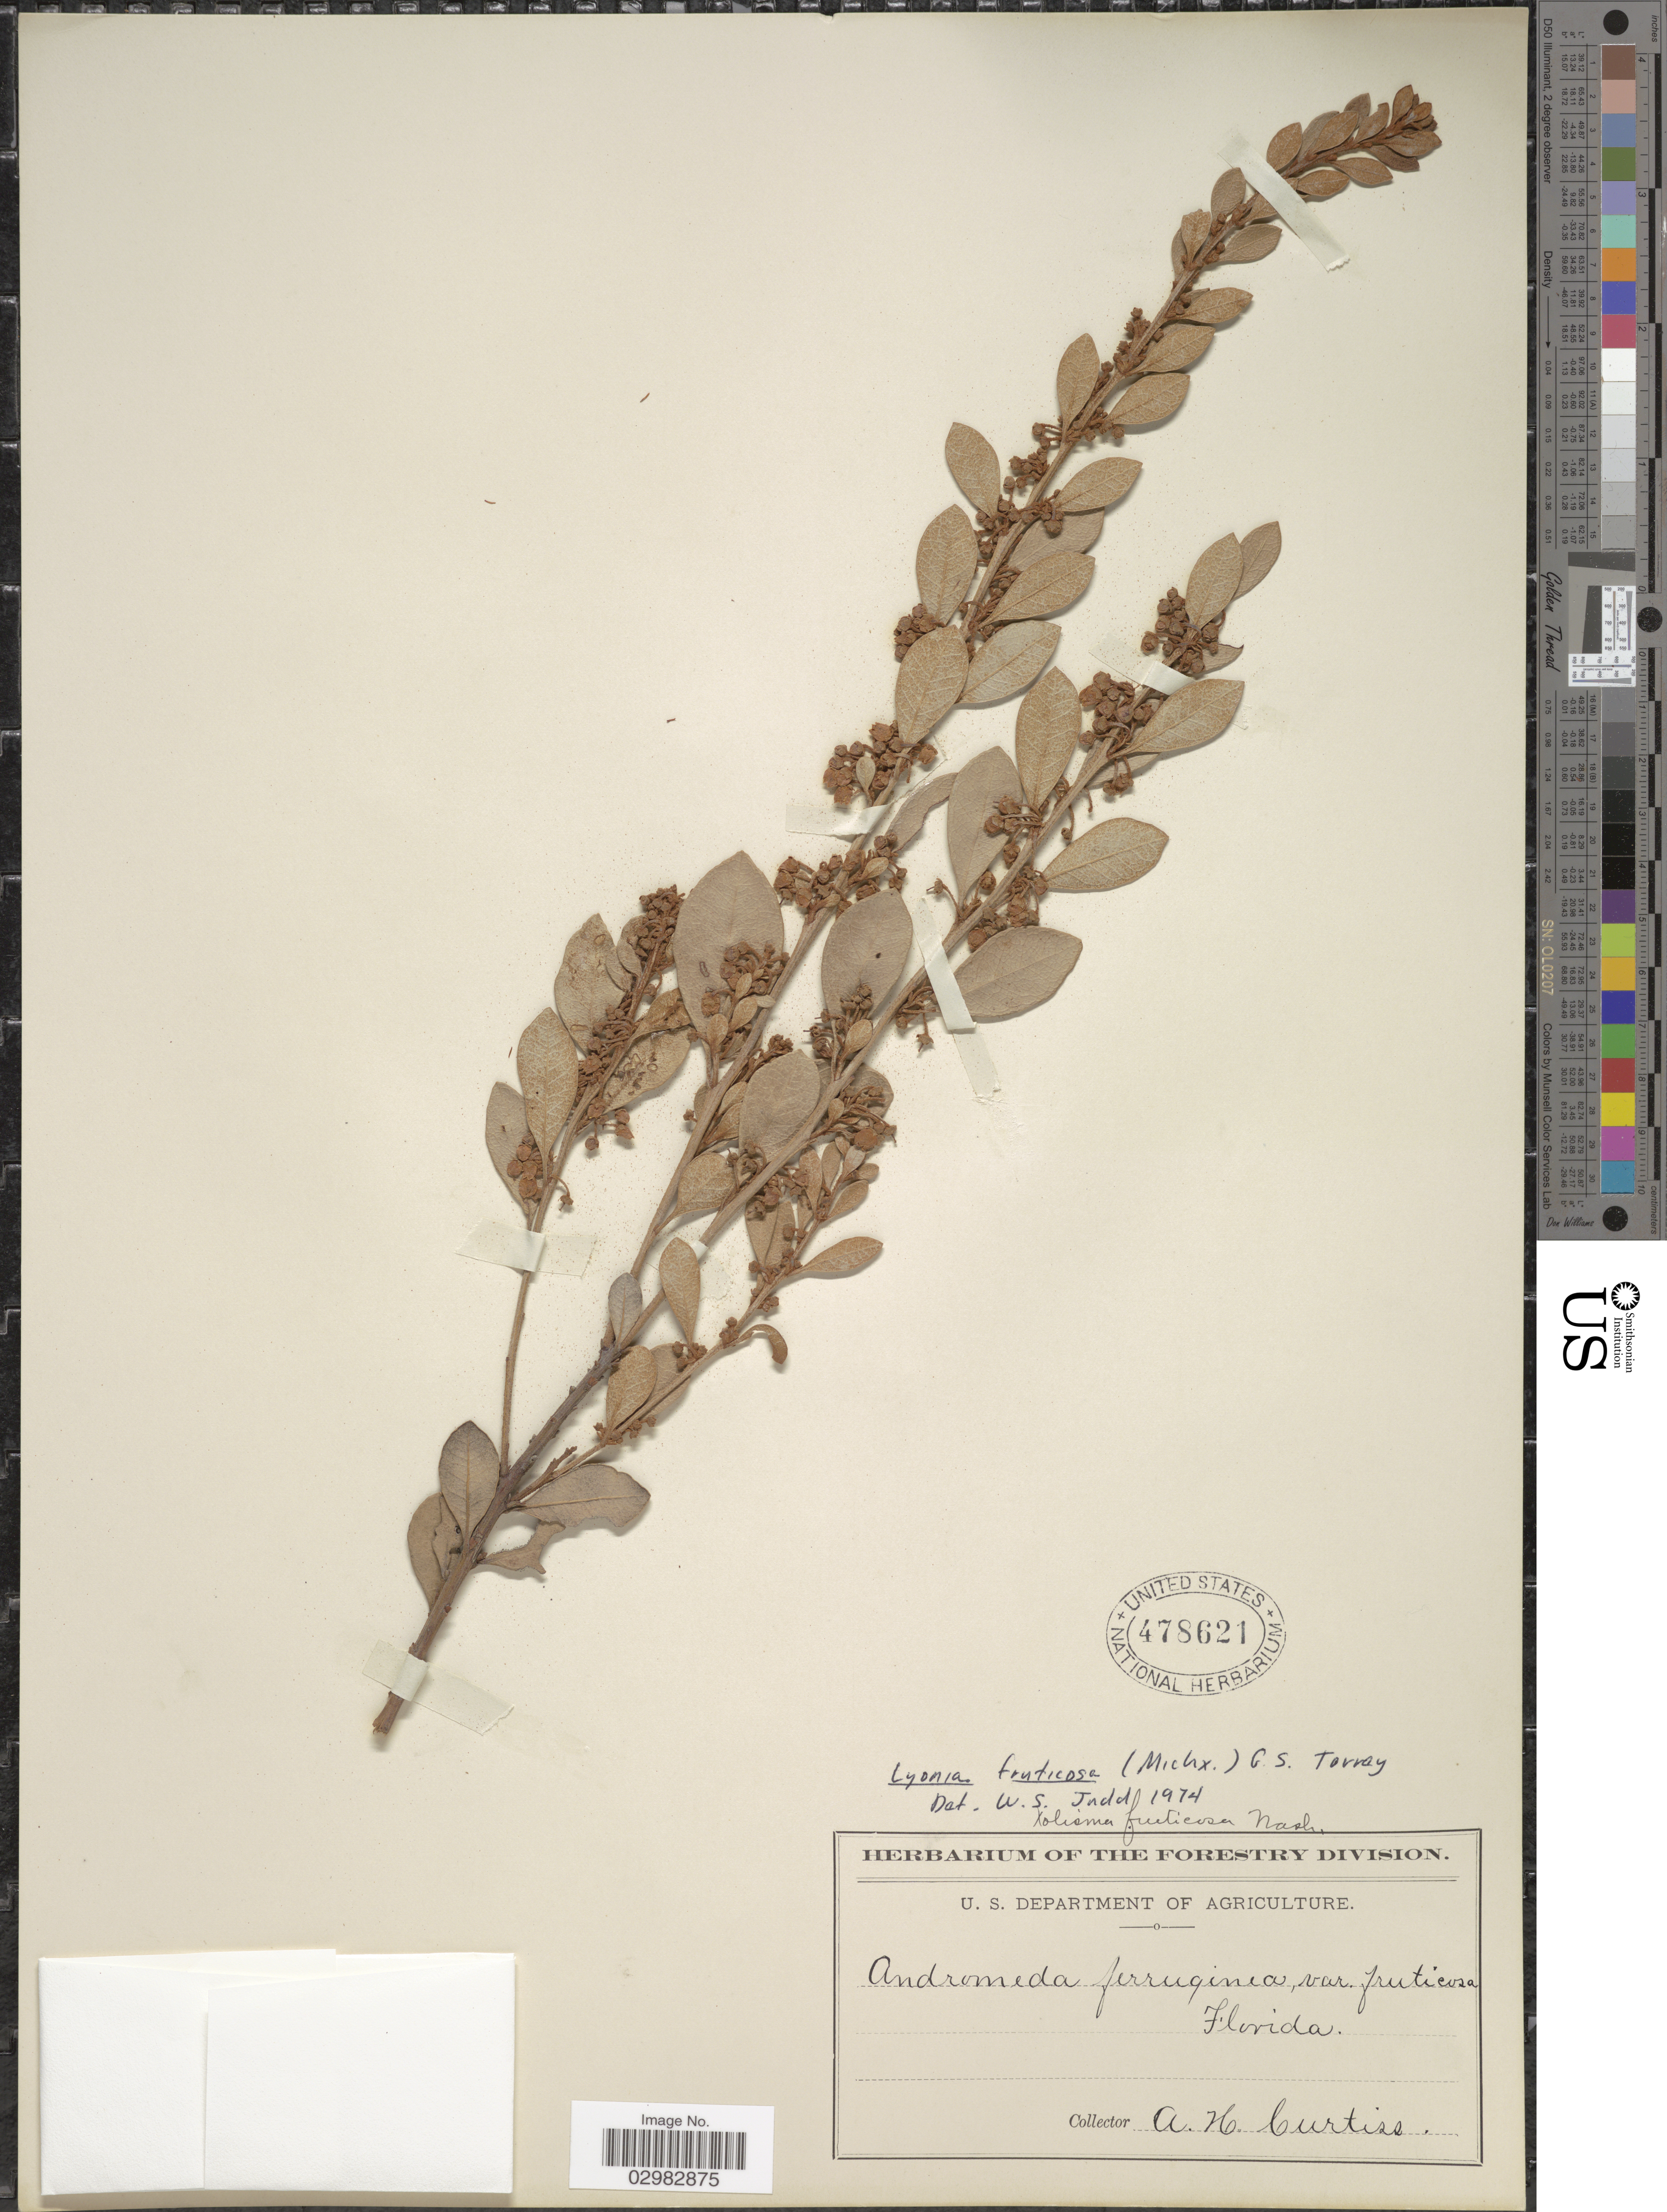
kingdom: Plantae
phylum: Tracheophyta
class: Magnoliopsida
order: Ericales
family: Ericaceae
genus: Lyonia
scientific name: Lyonia fruticosa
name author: (Michx.) G.S. Torr.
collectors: A. H. Curtiss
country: United States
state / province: Florida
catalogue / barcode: US 478621